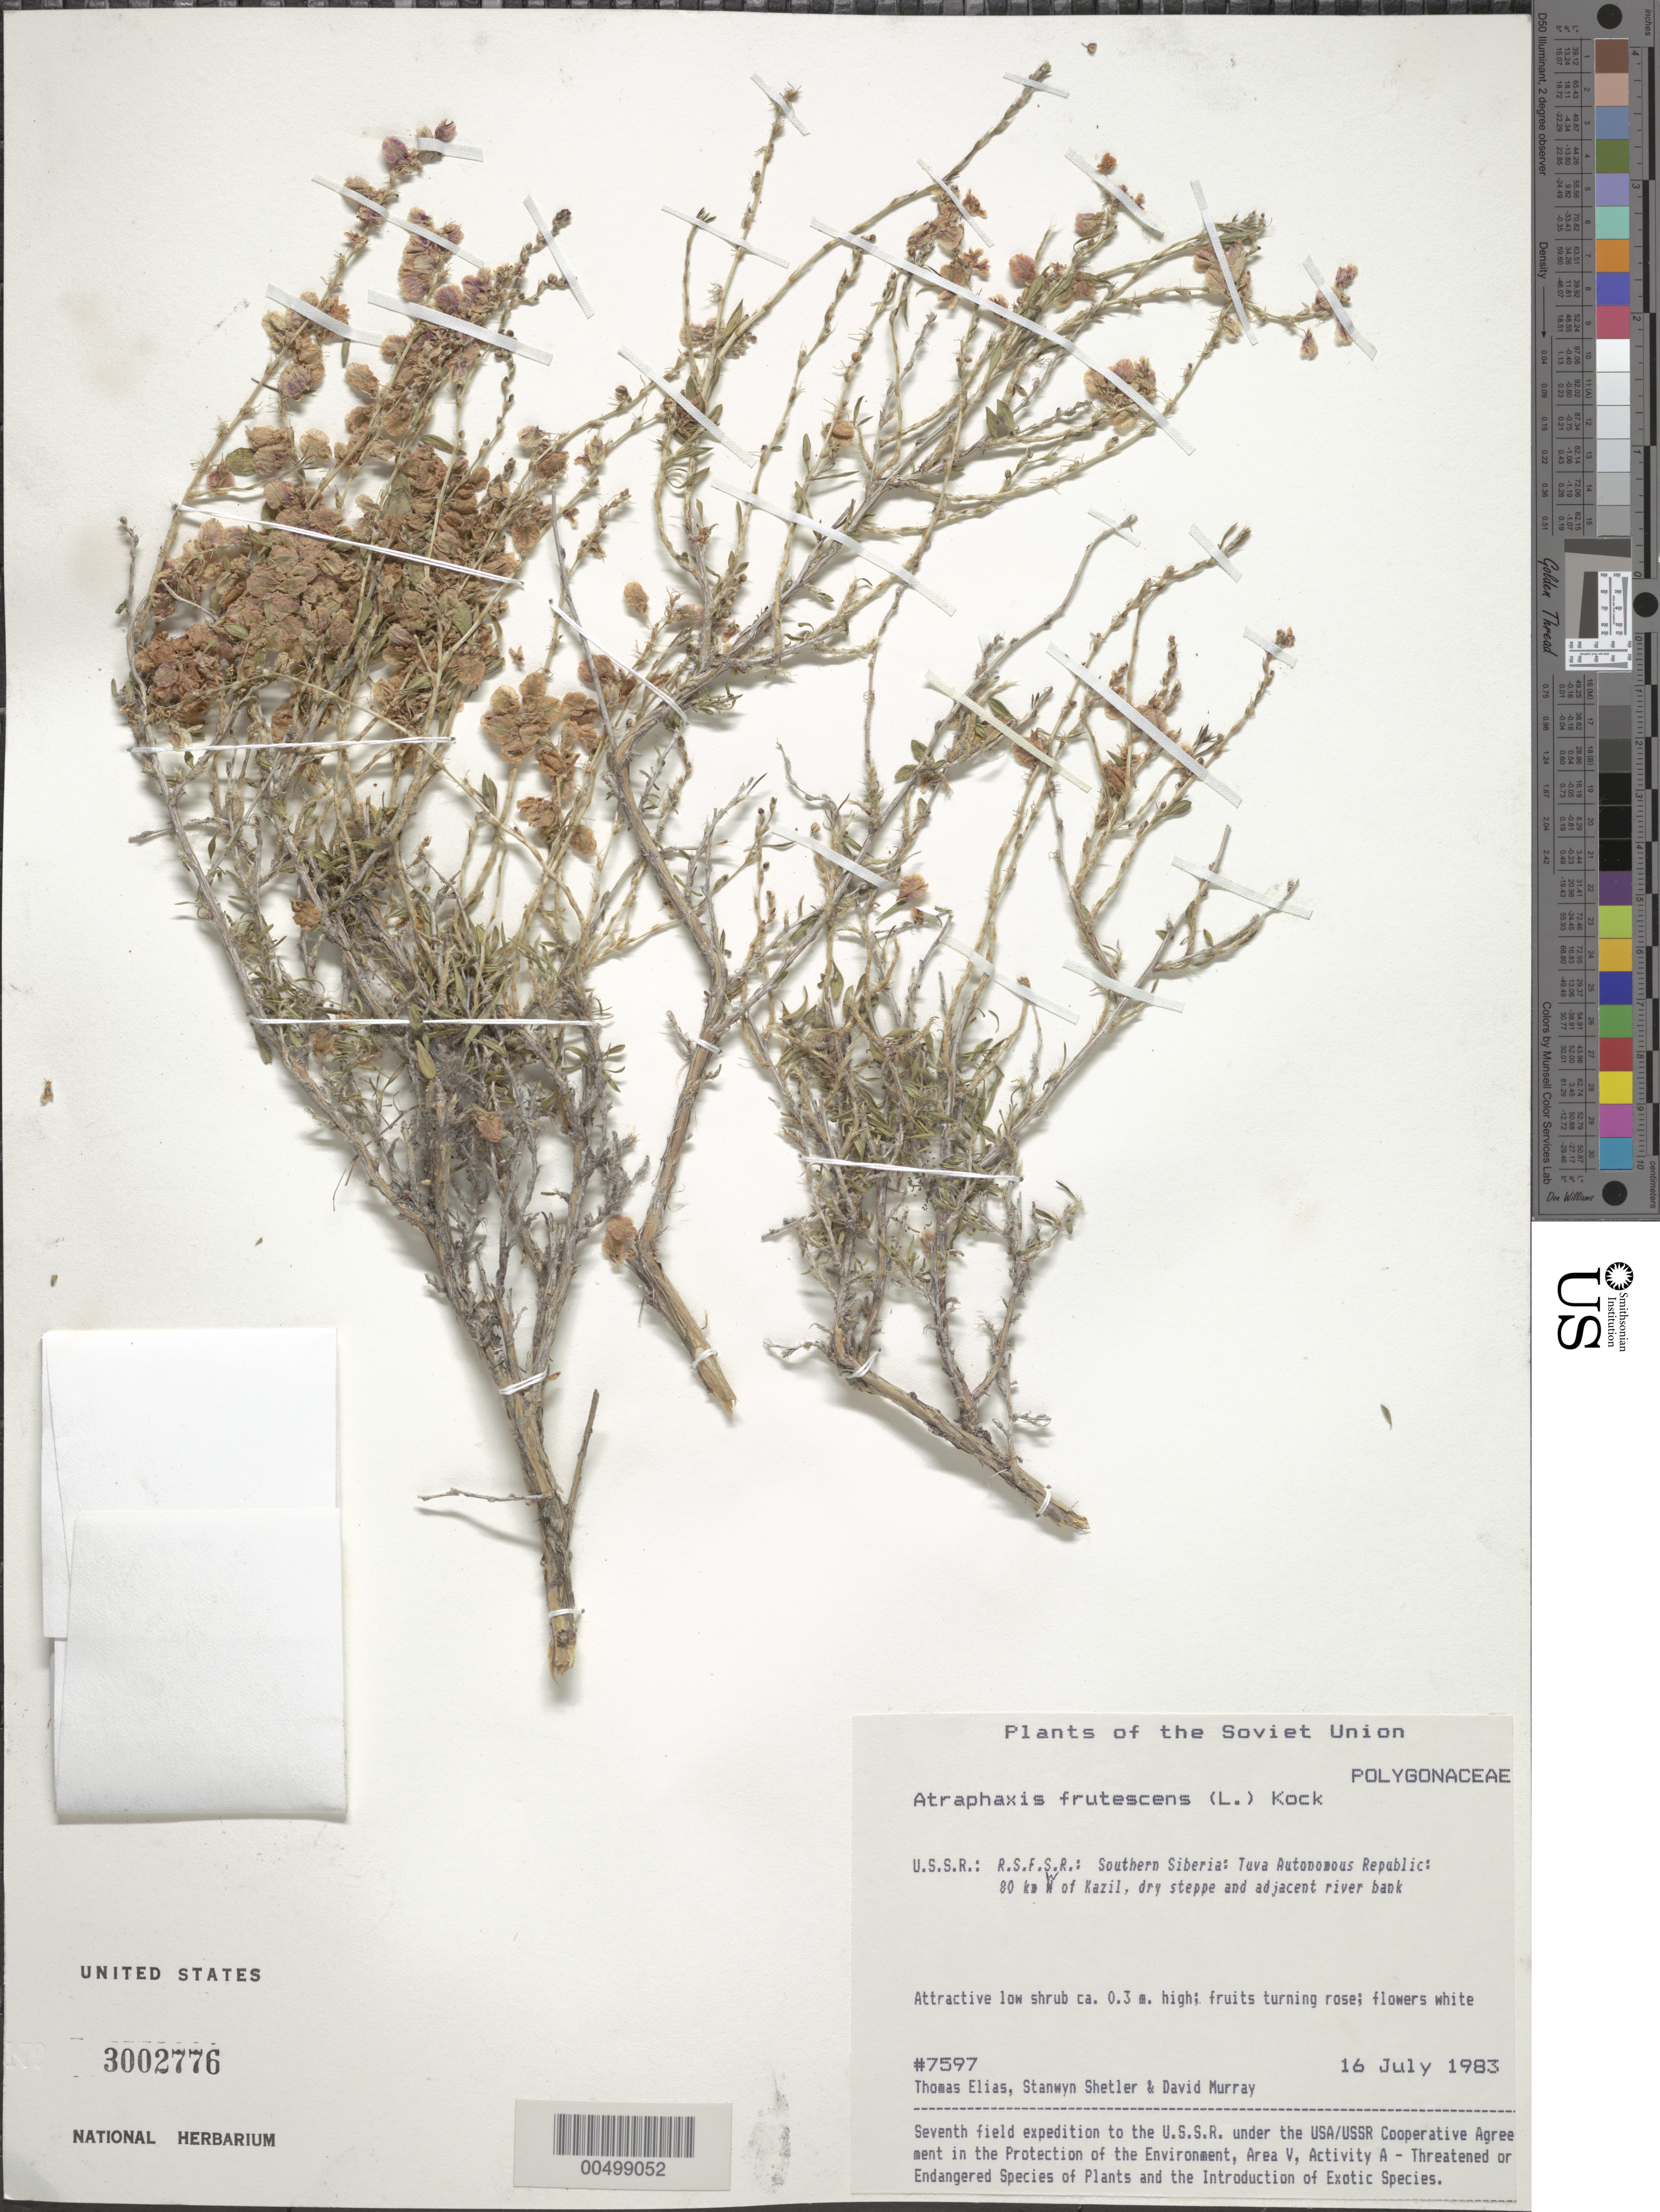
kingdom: Plantae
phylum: Tracheophyta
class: Magnoliopsida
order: Caryophyllales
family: Polygonaceae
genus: Atraphaxis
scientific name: Atraphaxis frutescens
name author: (L.) K. Koch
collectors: T. Elias, S. Shetler & D. F. Murray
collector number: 7597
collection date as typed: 16 Jul 1983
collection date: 1983-07-16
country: Russian Federation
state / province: Tuva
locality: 80 km W of Kazil [Kyzyl]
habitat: dry steppe and adjacent river bank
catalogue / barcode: US 3002776